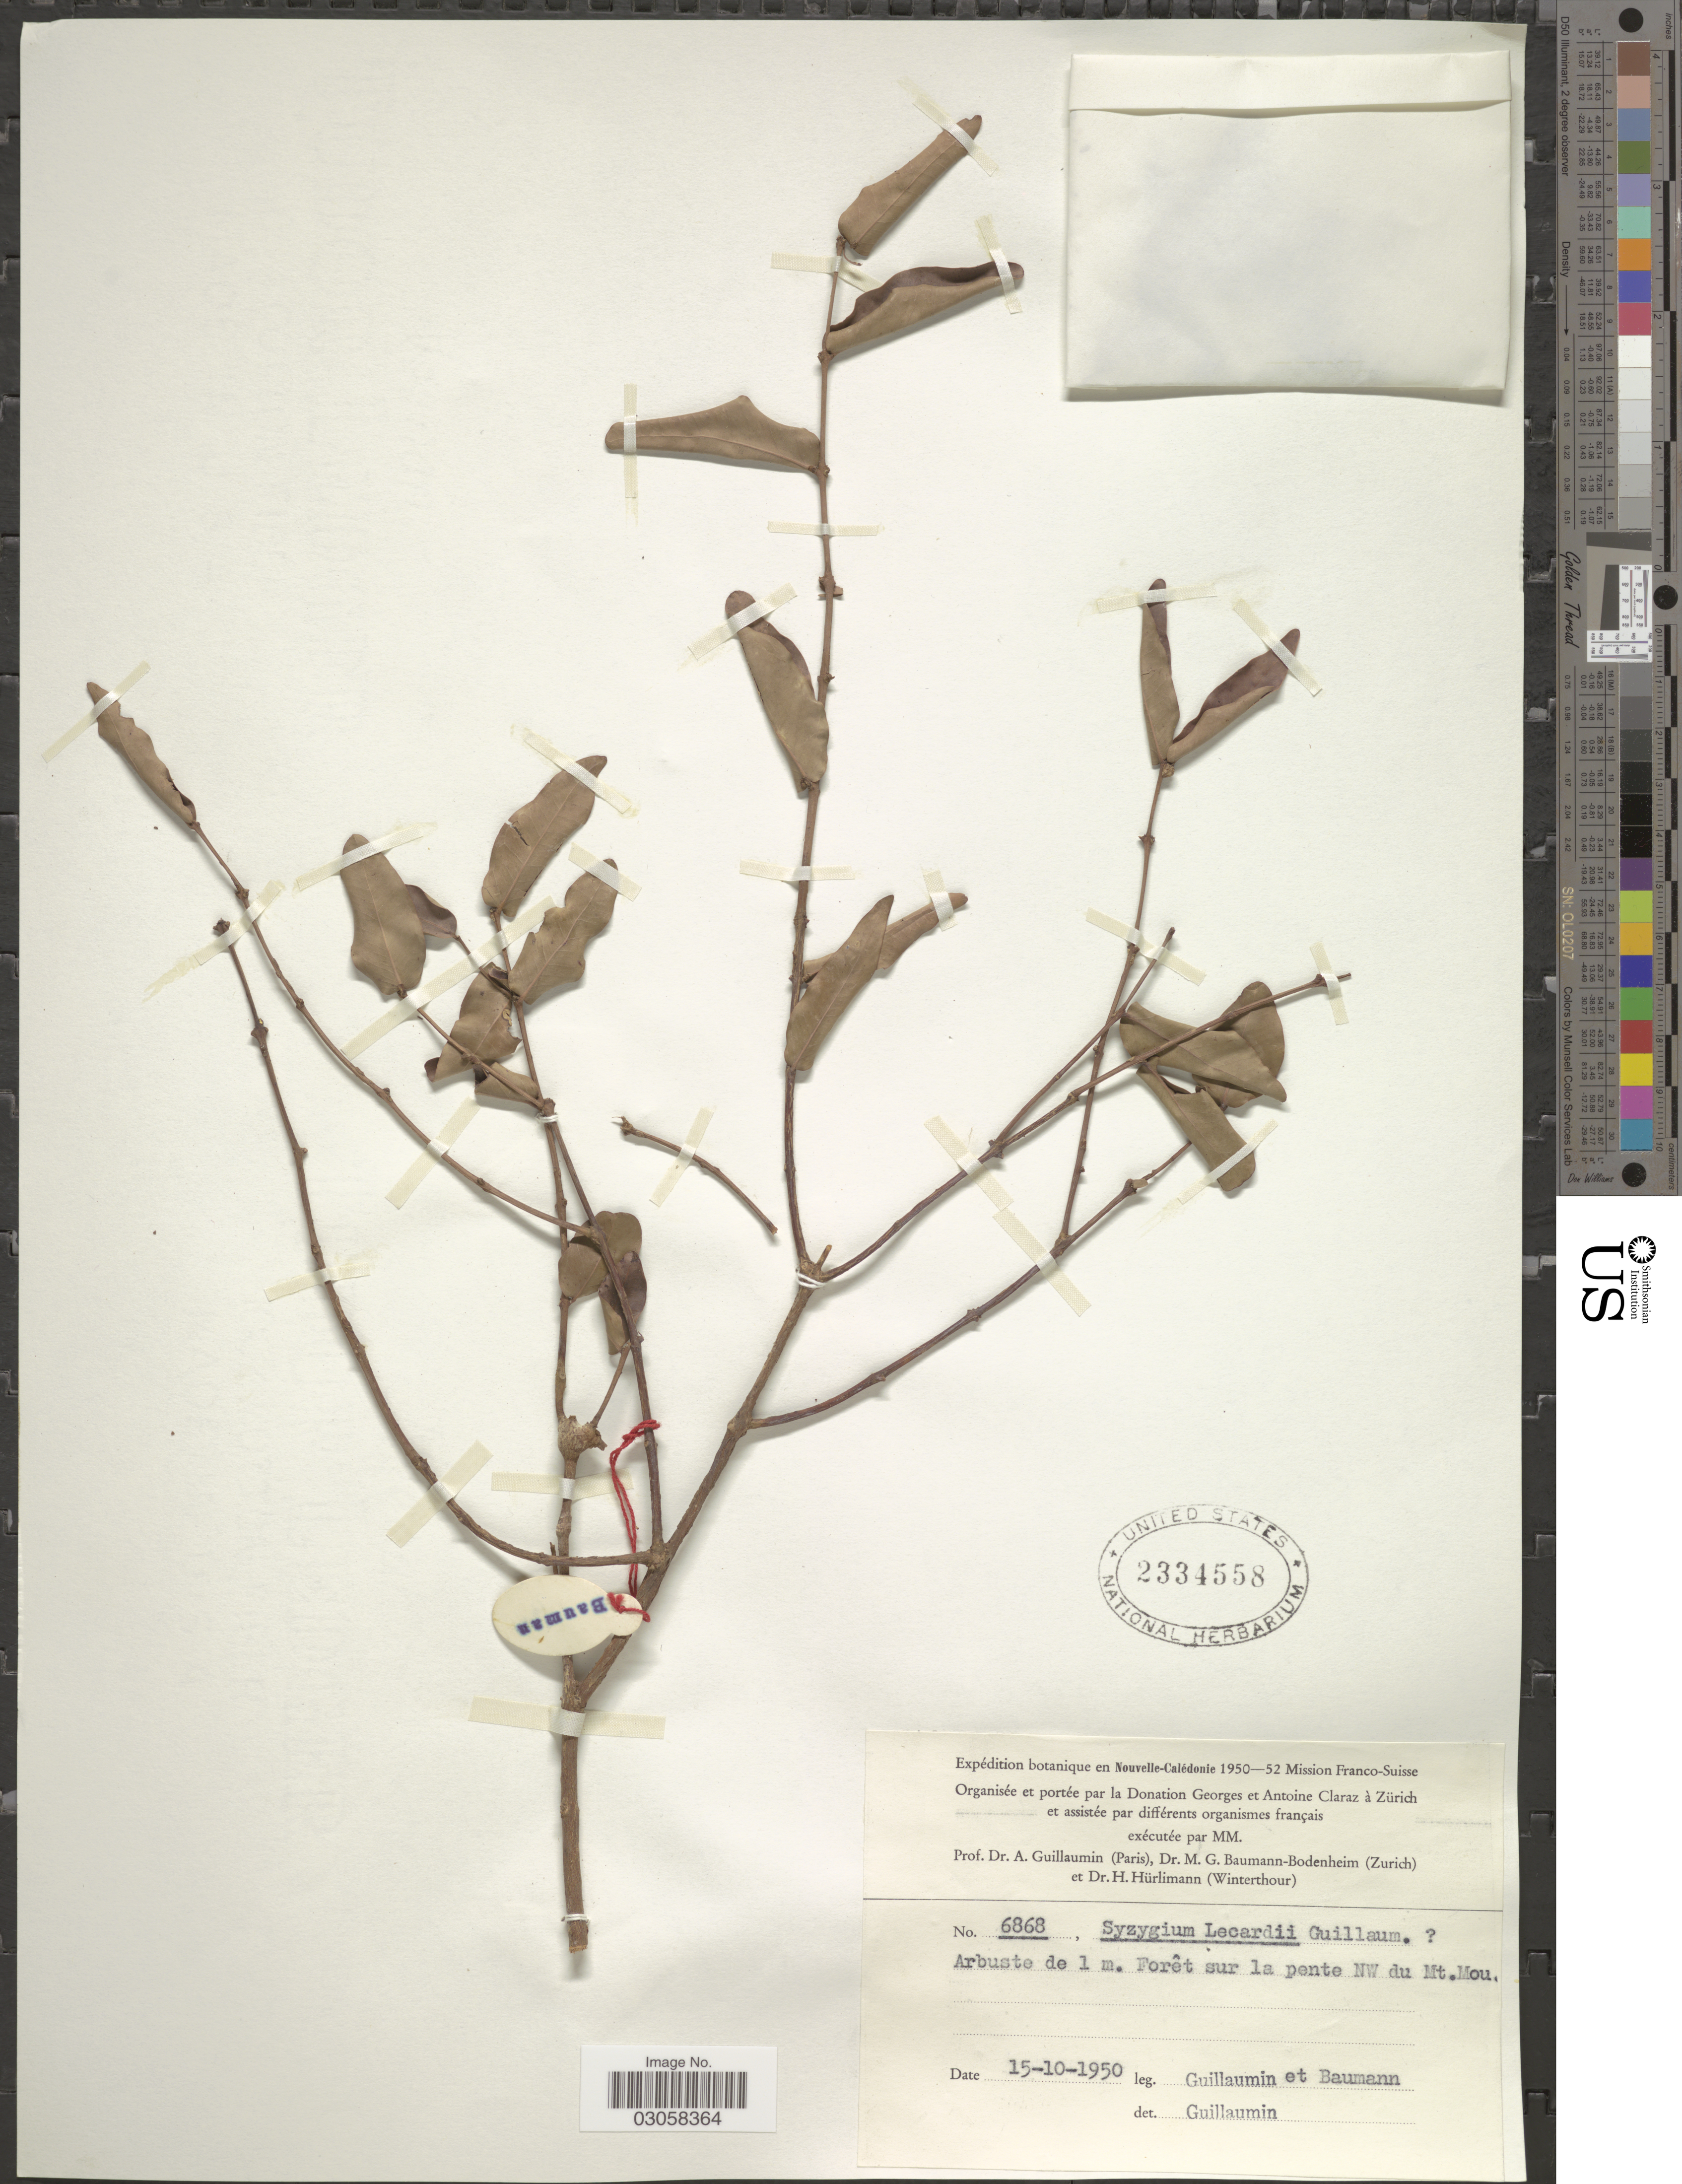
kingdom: Plantae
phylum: Tracheophyta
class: Magnoliopsida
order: Myrtales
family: Myrtaceae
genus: Syzygium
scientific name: Syzygium lecardii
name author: Guillaumin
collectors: A. Guillaumin & M. G. Baumann-Bodenheim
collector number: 6868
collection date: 1950-10-15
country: New Caledonia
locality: Nouvelle-Calédonie. Forêt sur la pente NW du Mt. Mou.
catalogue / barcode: US 2334558